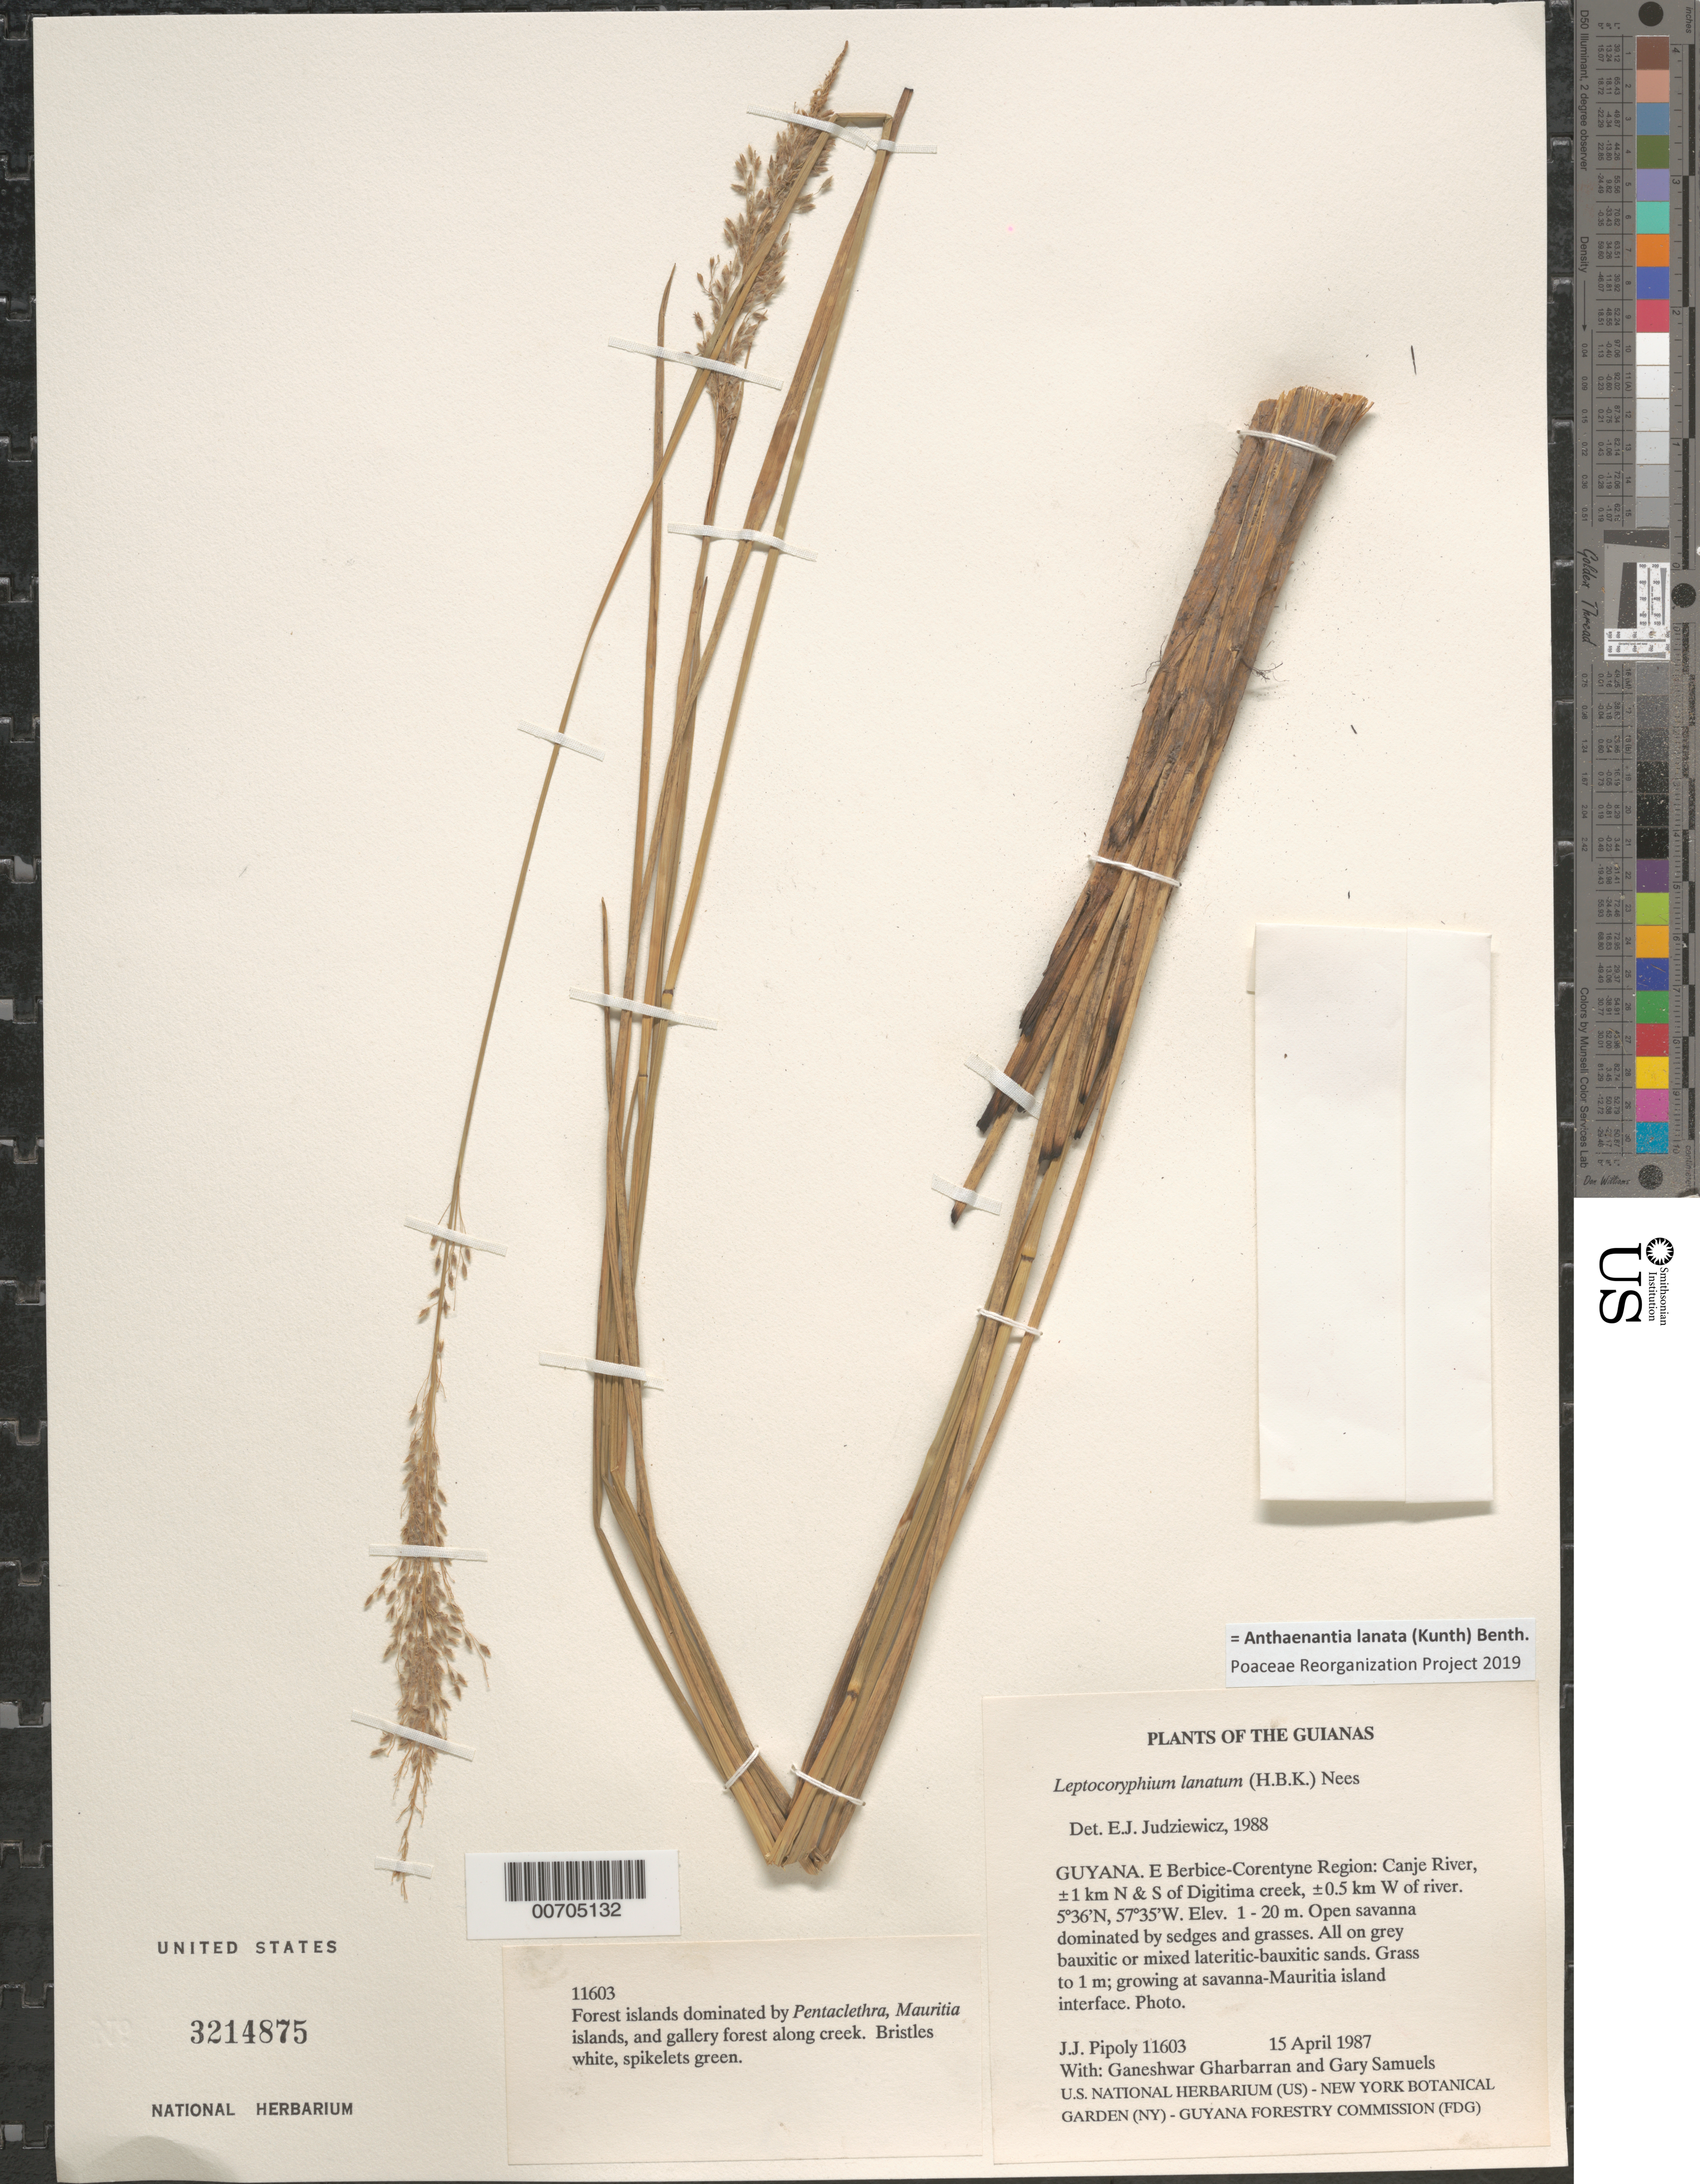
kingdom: Plantae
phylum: Tracheophyta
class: Liliopsida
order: Poales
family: Poaceae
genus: Leptocoryphium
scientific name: Leptocoryphium lanatum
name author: (Kunth) Nees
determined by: Judziewicz, E. J.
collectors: J. J. Pipoly, G. Gharbarran & G. Samuels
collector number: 11603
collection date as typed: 15 April 1987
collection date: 1987-04-15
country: Guyana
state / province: E. Berbice-Corentyne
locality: Canje River, ±1 km N & S of Digitima creek, ±0.5 km W of river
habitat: Open savanna dominated by sedges and grasses. All on grey bauxitic or mixed lateritic-bauxitic sands. Forest islands dominated by Pentaclethra, Mauritia islands, and gallery forest along creek.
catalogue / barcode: US 3214875